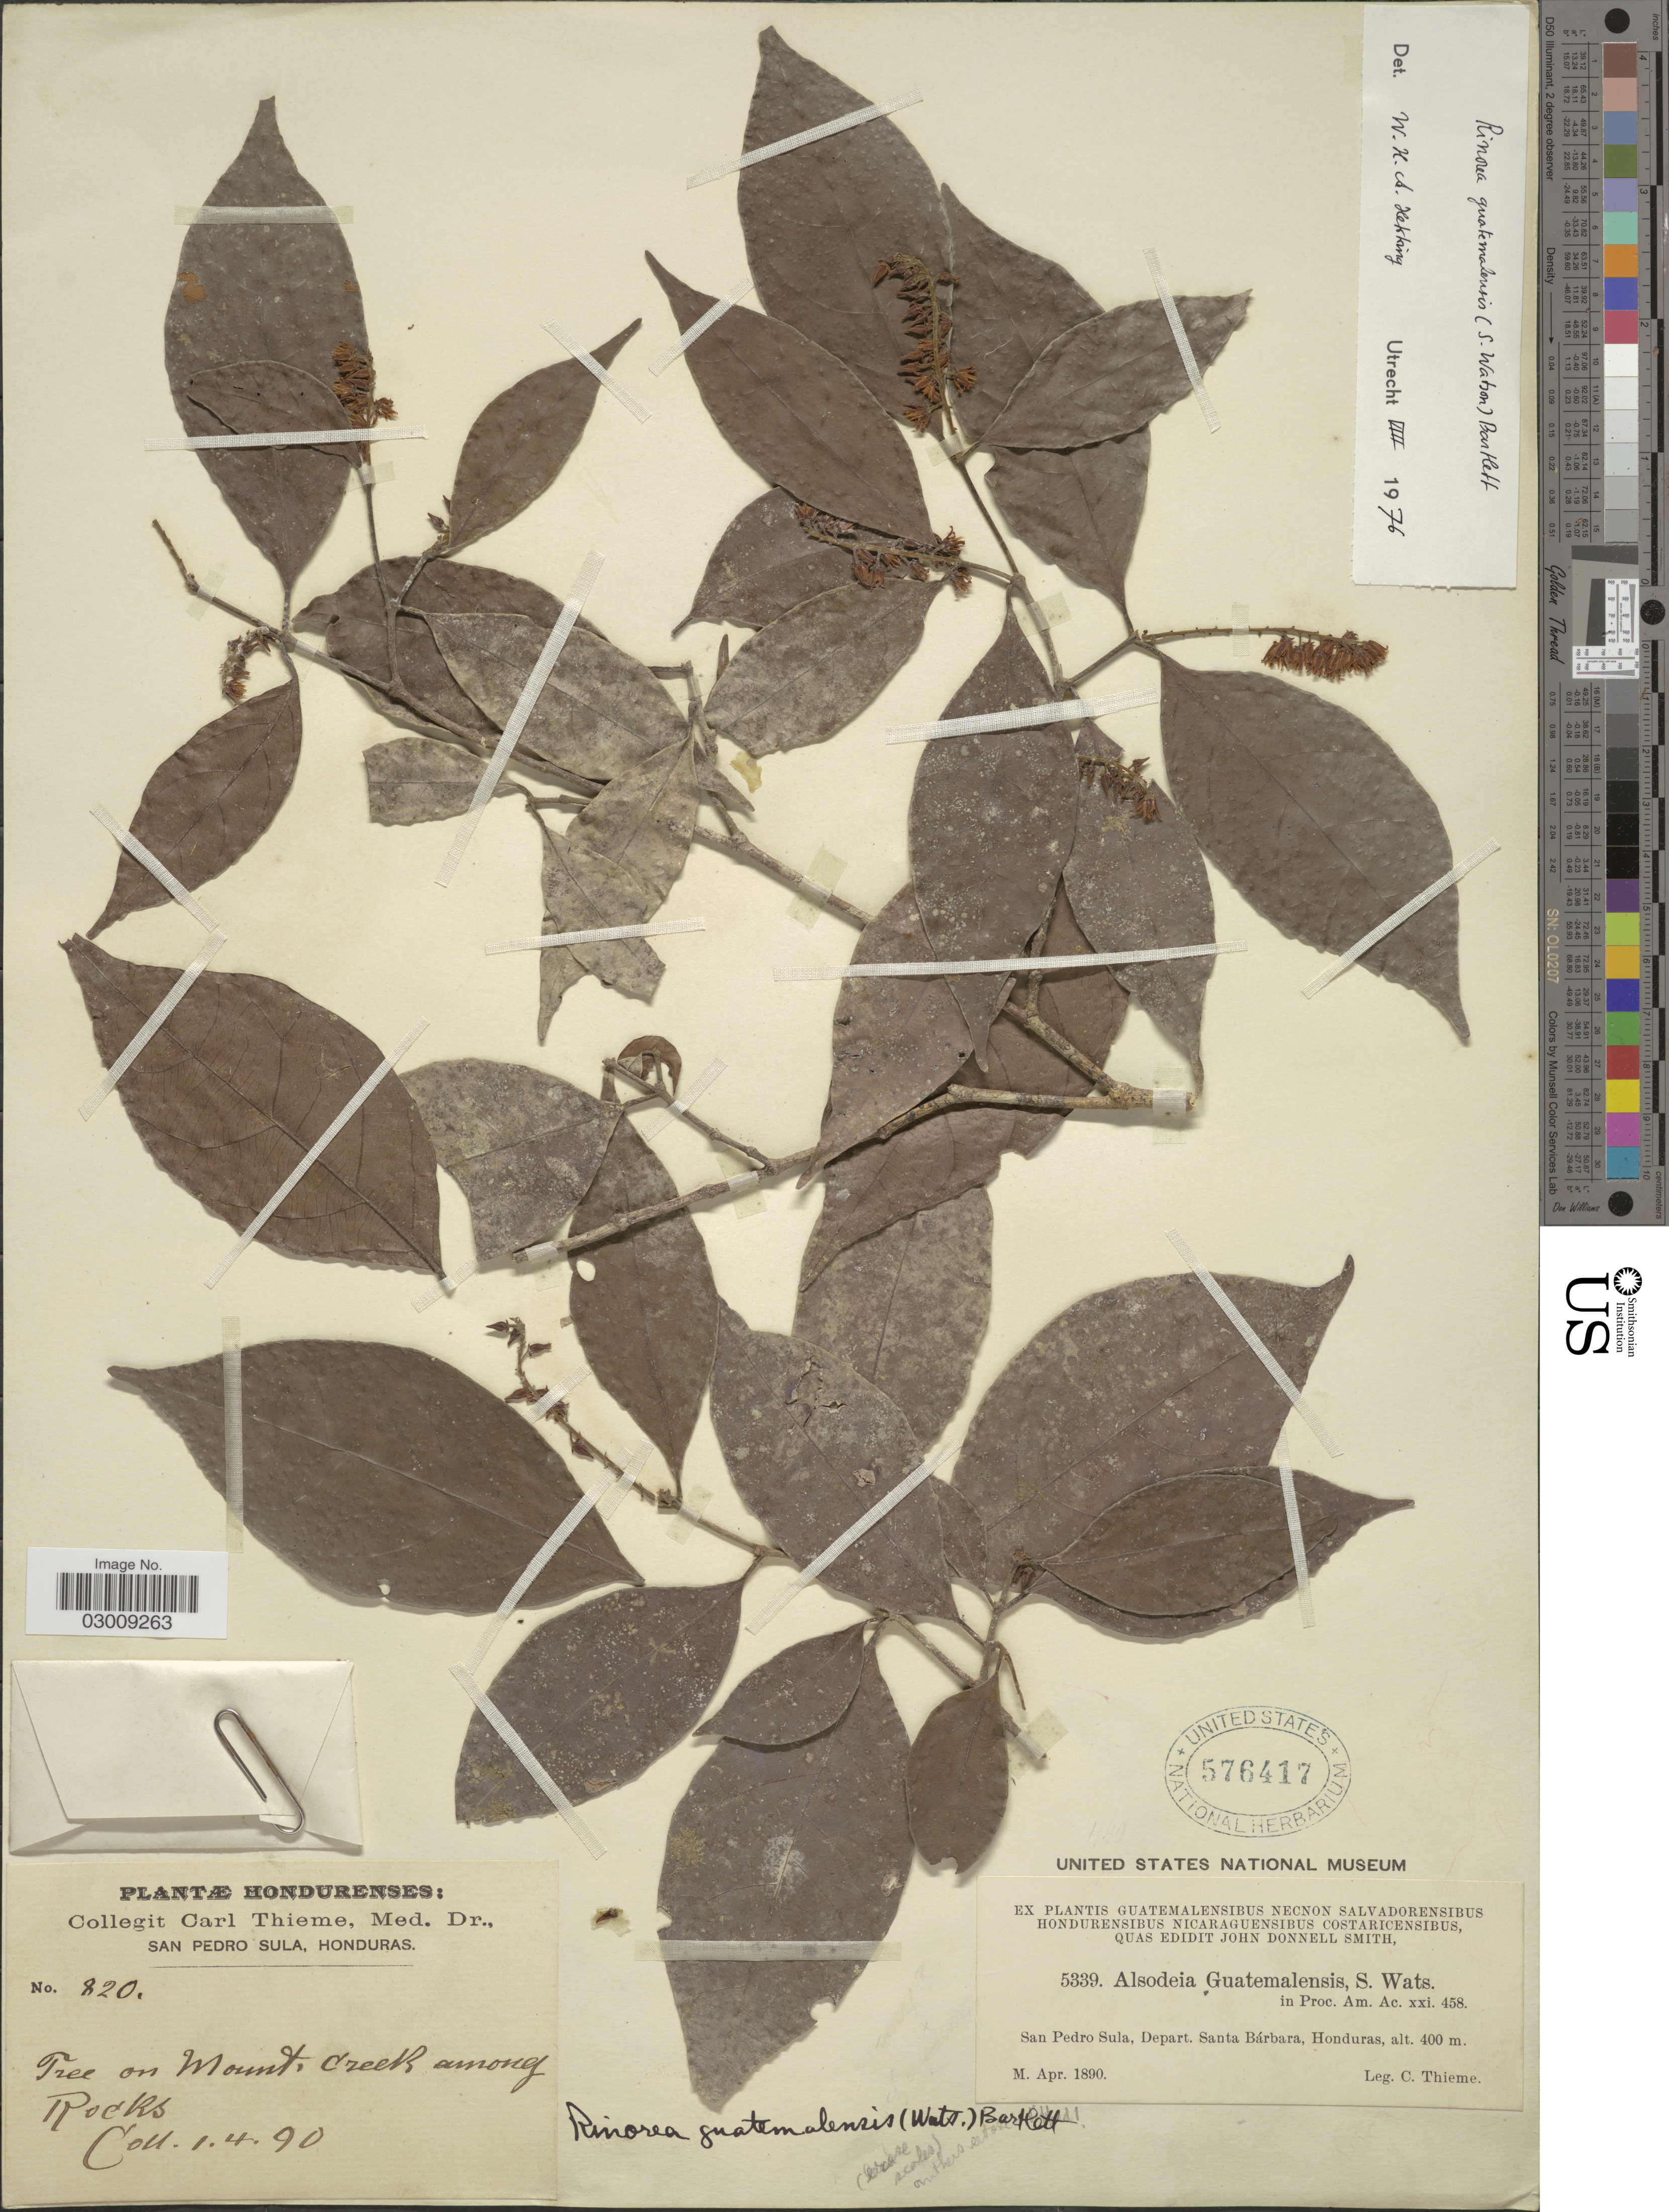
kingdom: Plantae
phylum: Tracheophyta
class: Magnoliopsida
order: Malpighiales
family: Violaceae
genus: Rinorea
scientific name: Rinorea guatemalensis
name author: (S. Watson) Bartlett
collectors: C. Thieme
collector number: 820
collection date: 1890-04-01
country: Honduras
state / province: Santa Bárbara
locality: San Pedro Sula, Depart. Santa Bárbara. On Mount, creek among rocks.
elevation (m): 400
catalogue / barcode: US 576417